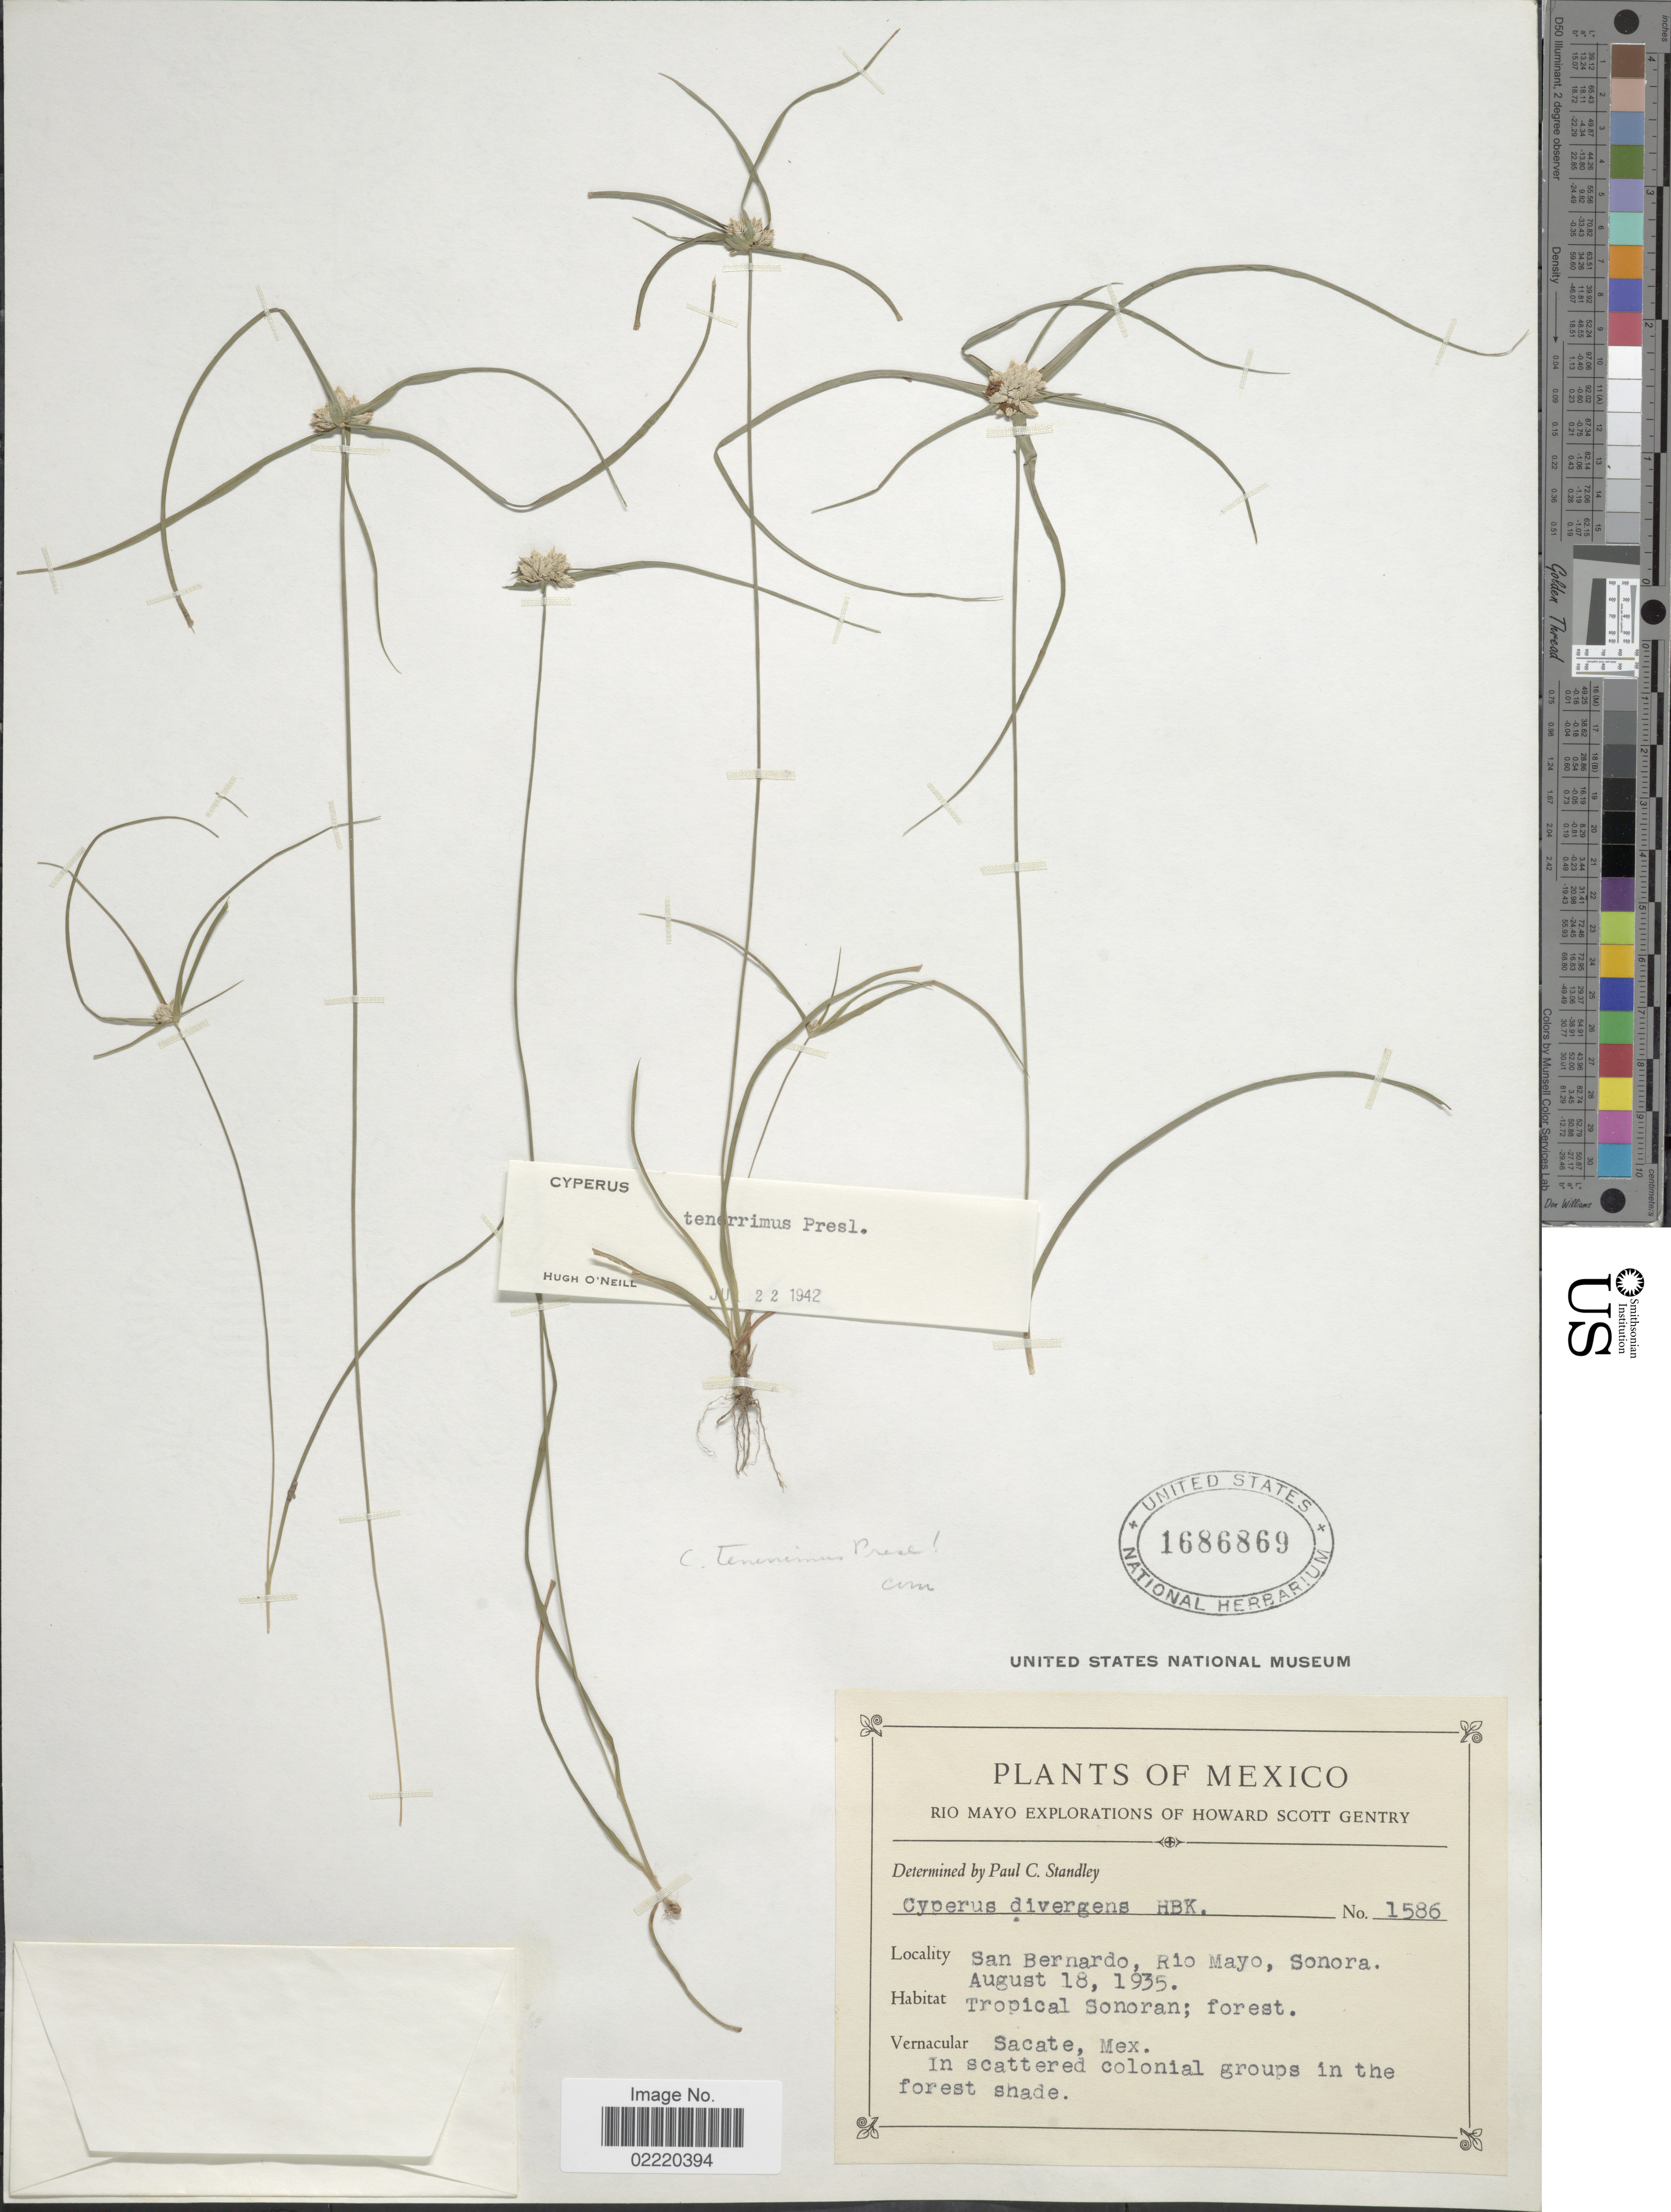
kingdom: Plantae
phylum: Tracheophyta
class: Liliopsida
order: Poales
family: Cyperaceae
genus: Cyperus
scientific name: Cyperus tenerrimus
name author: J. Presl & C. Presl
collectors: H. S. Gentry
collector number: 1586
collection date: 1935-08-18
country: Mexico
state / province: Sonora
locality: San Bernardo, Rio Mayo, Tropical Sonoran; forest, Sacate, Mex.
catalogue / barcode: US 1686869